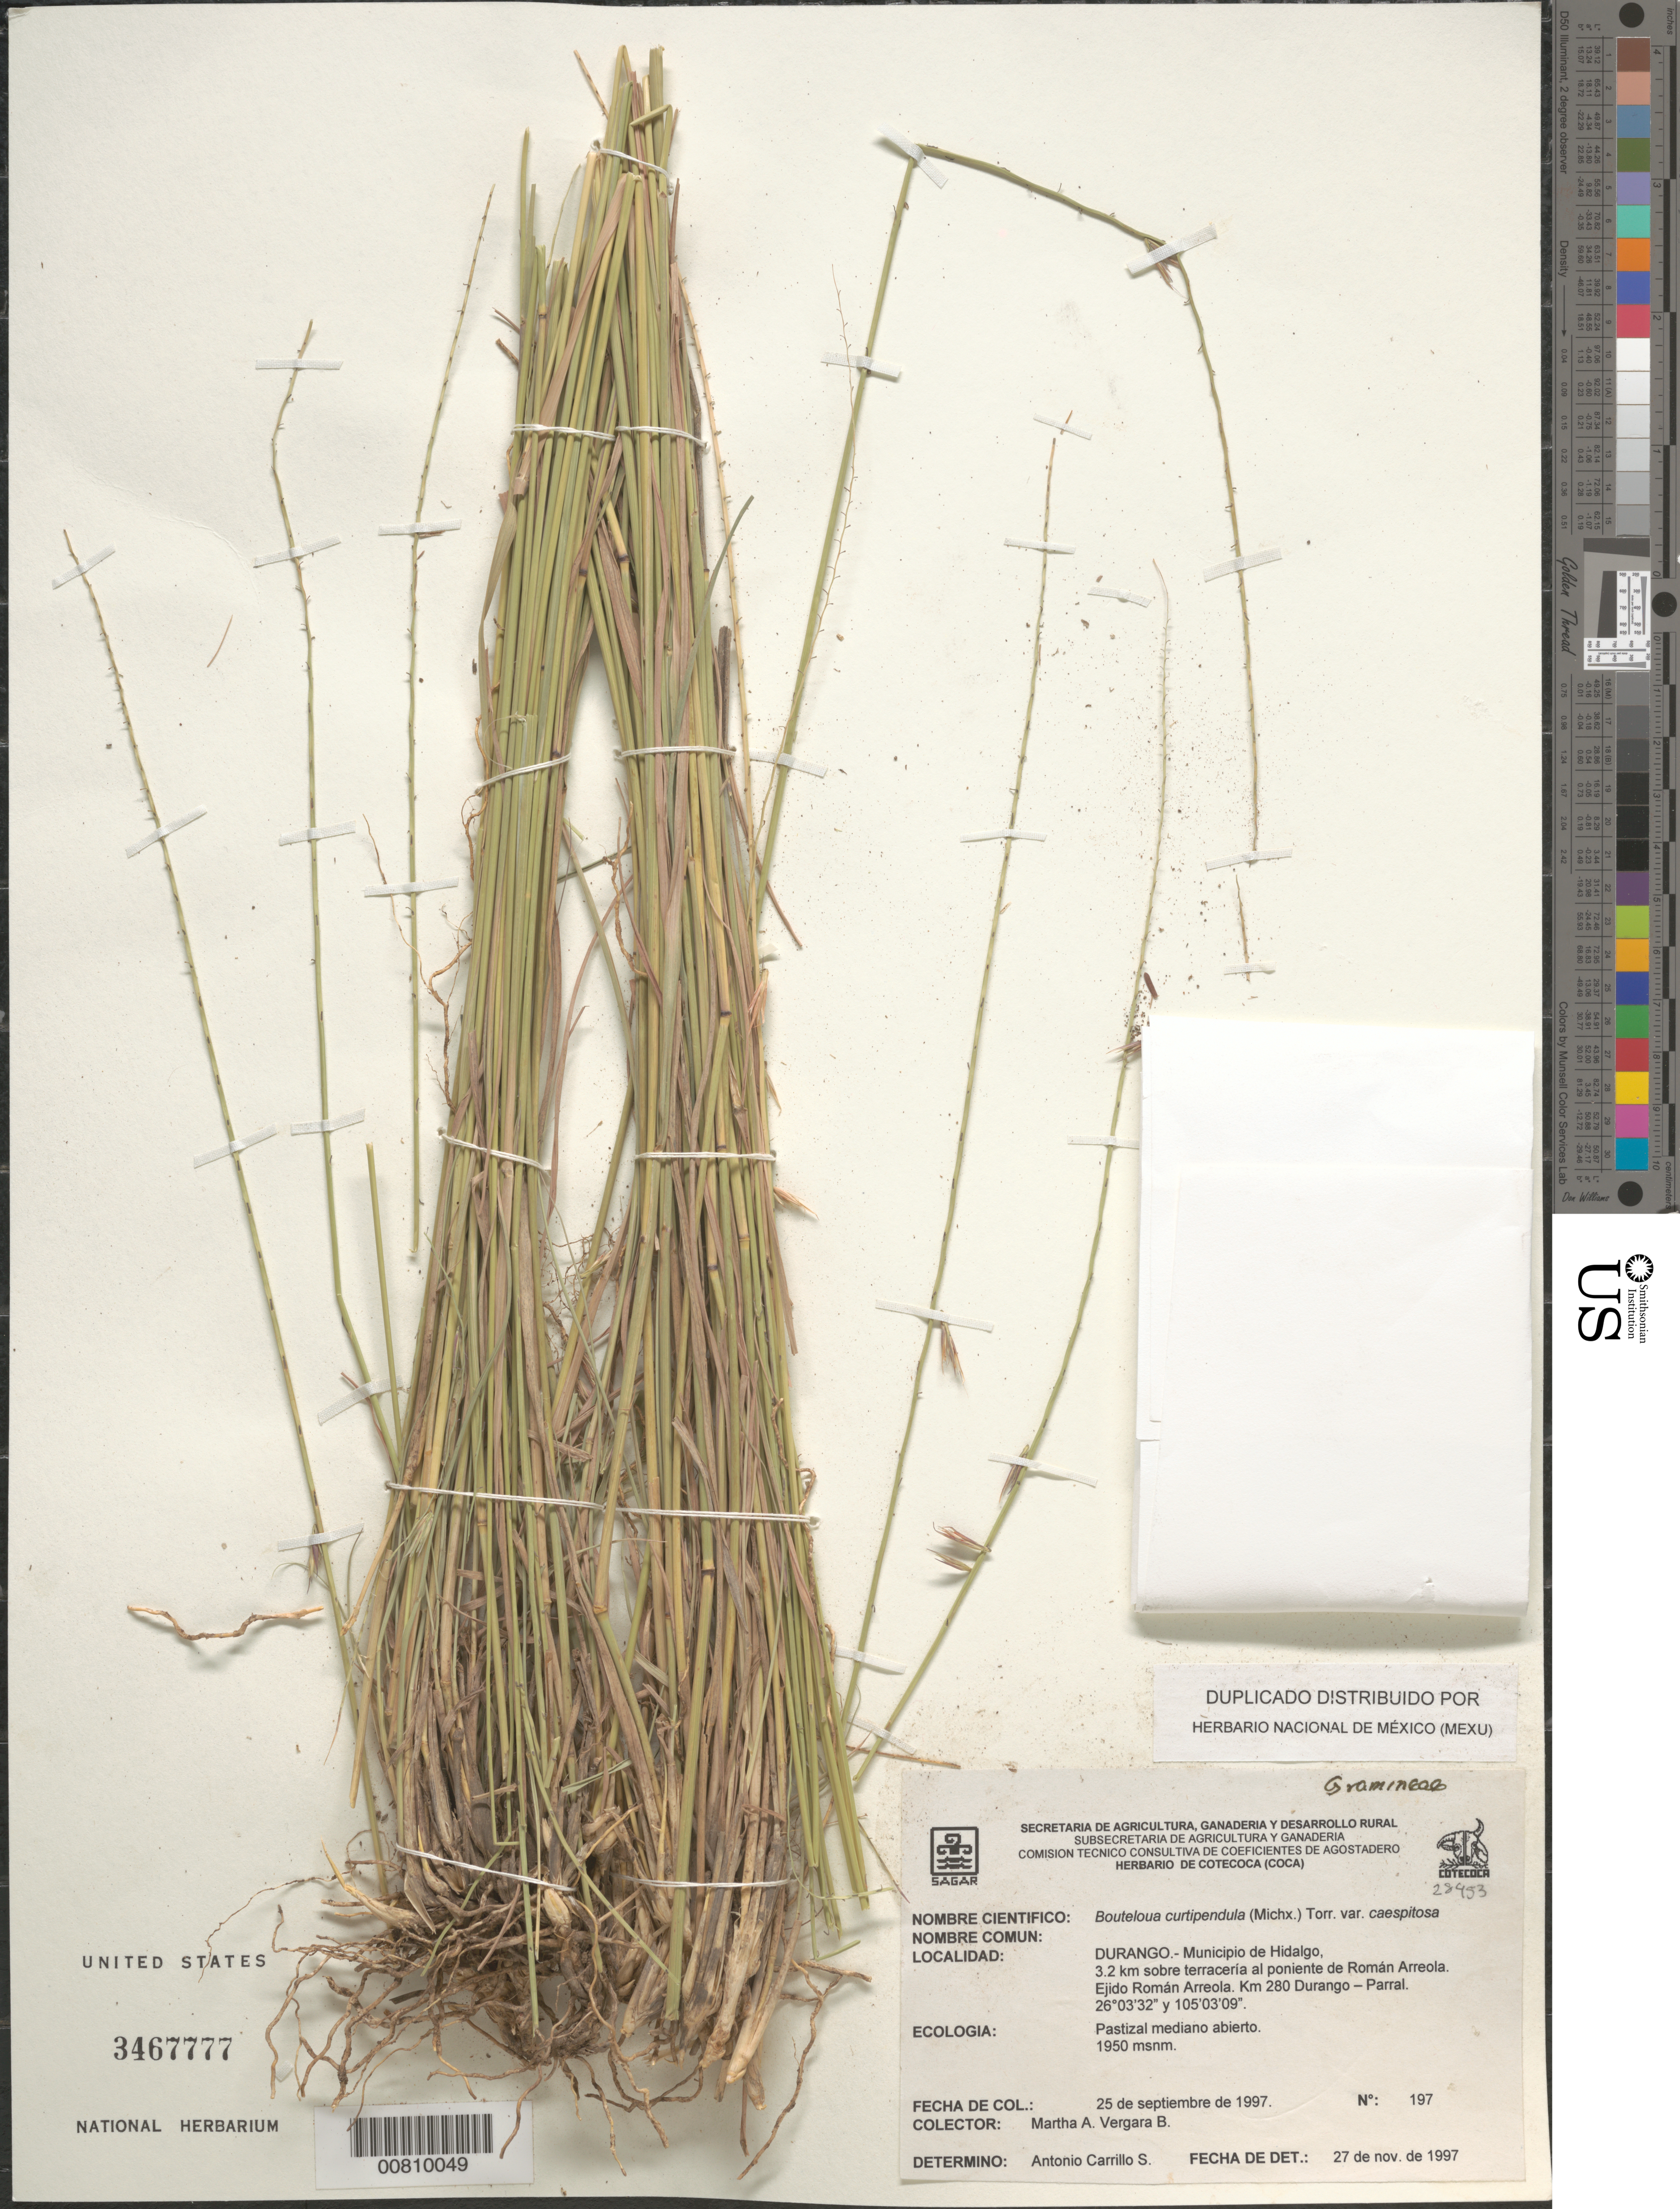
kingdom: Plantae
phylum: Tracheophyta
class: Liliopsida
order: Poales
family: Poaceae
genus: Bouteloua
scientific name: Bouteloua curtipendula var. caespitosa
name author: Gould & Kapadia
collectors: M. A. Vergara B.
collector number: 197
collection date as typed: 25 Sep 1997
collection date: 1997-09-25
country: Mexico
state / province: Durango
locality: Hidalgo, Ejido Roman Arreola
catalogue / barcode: US 3467777